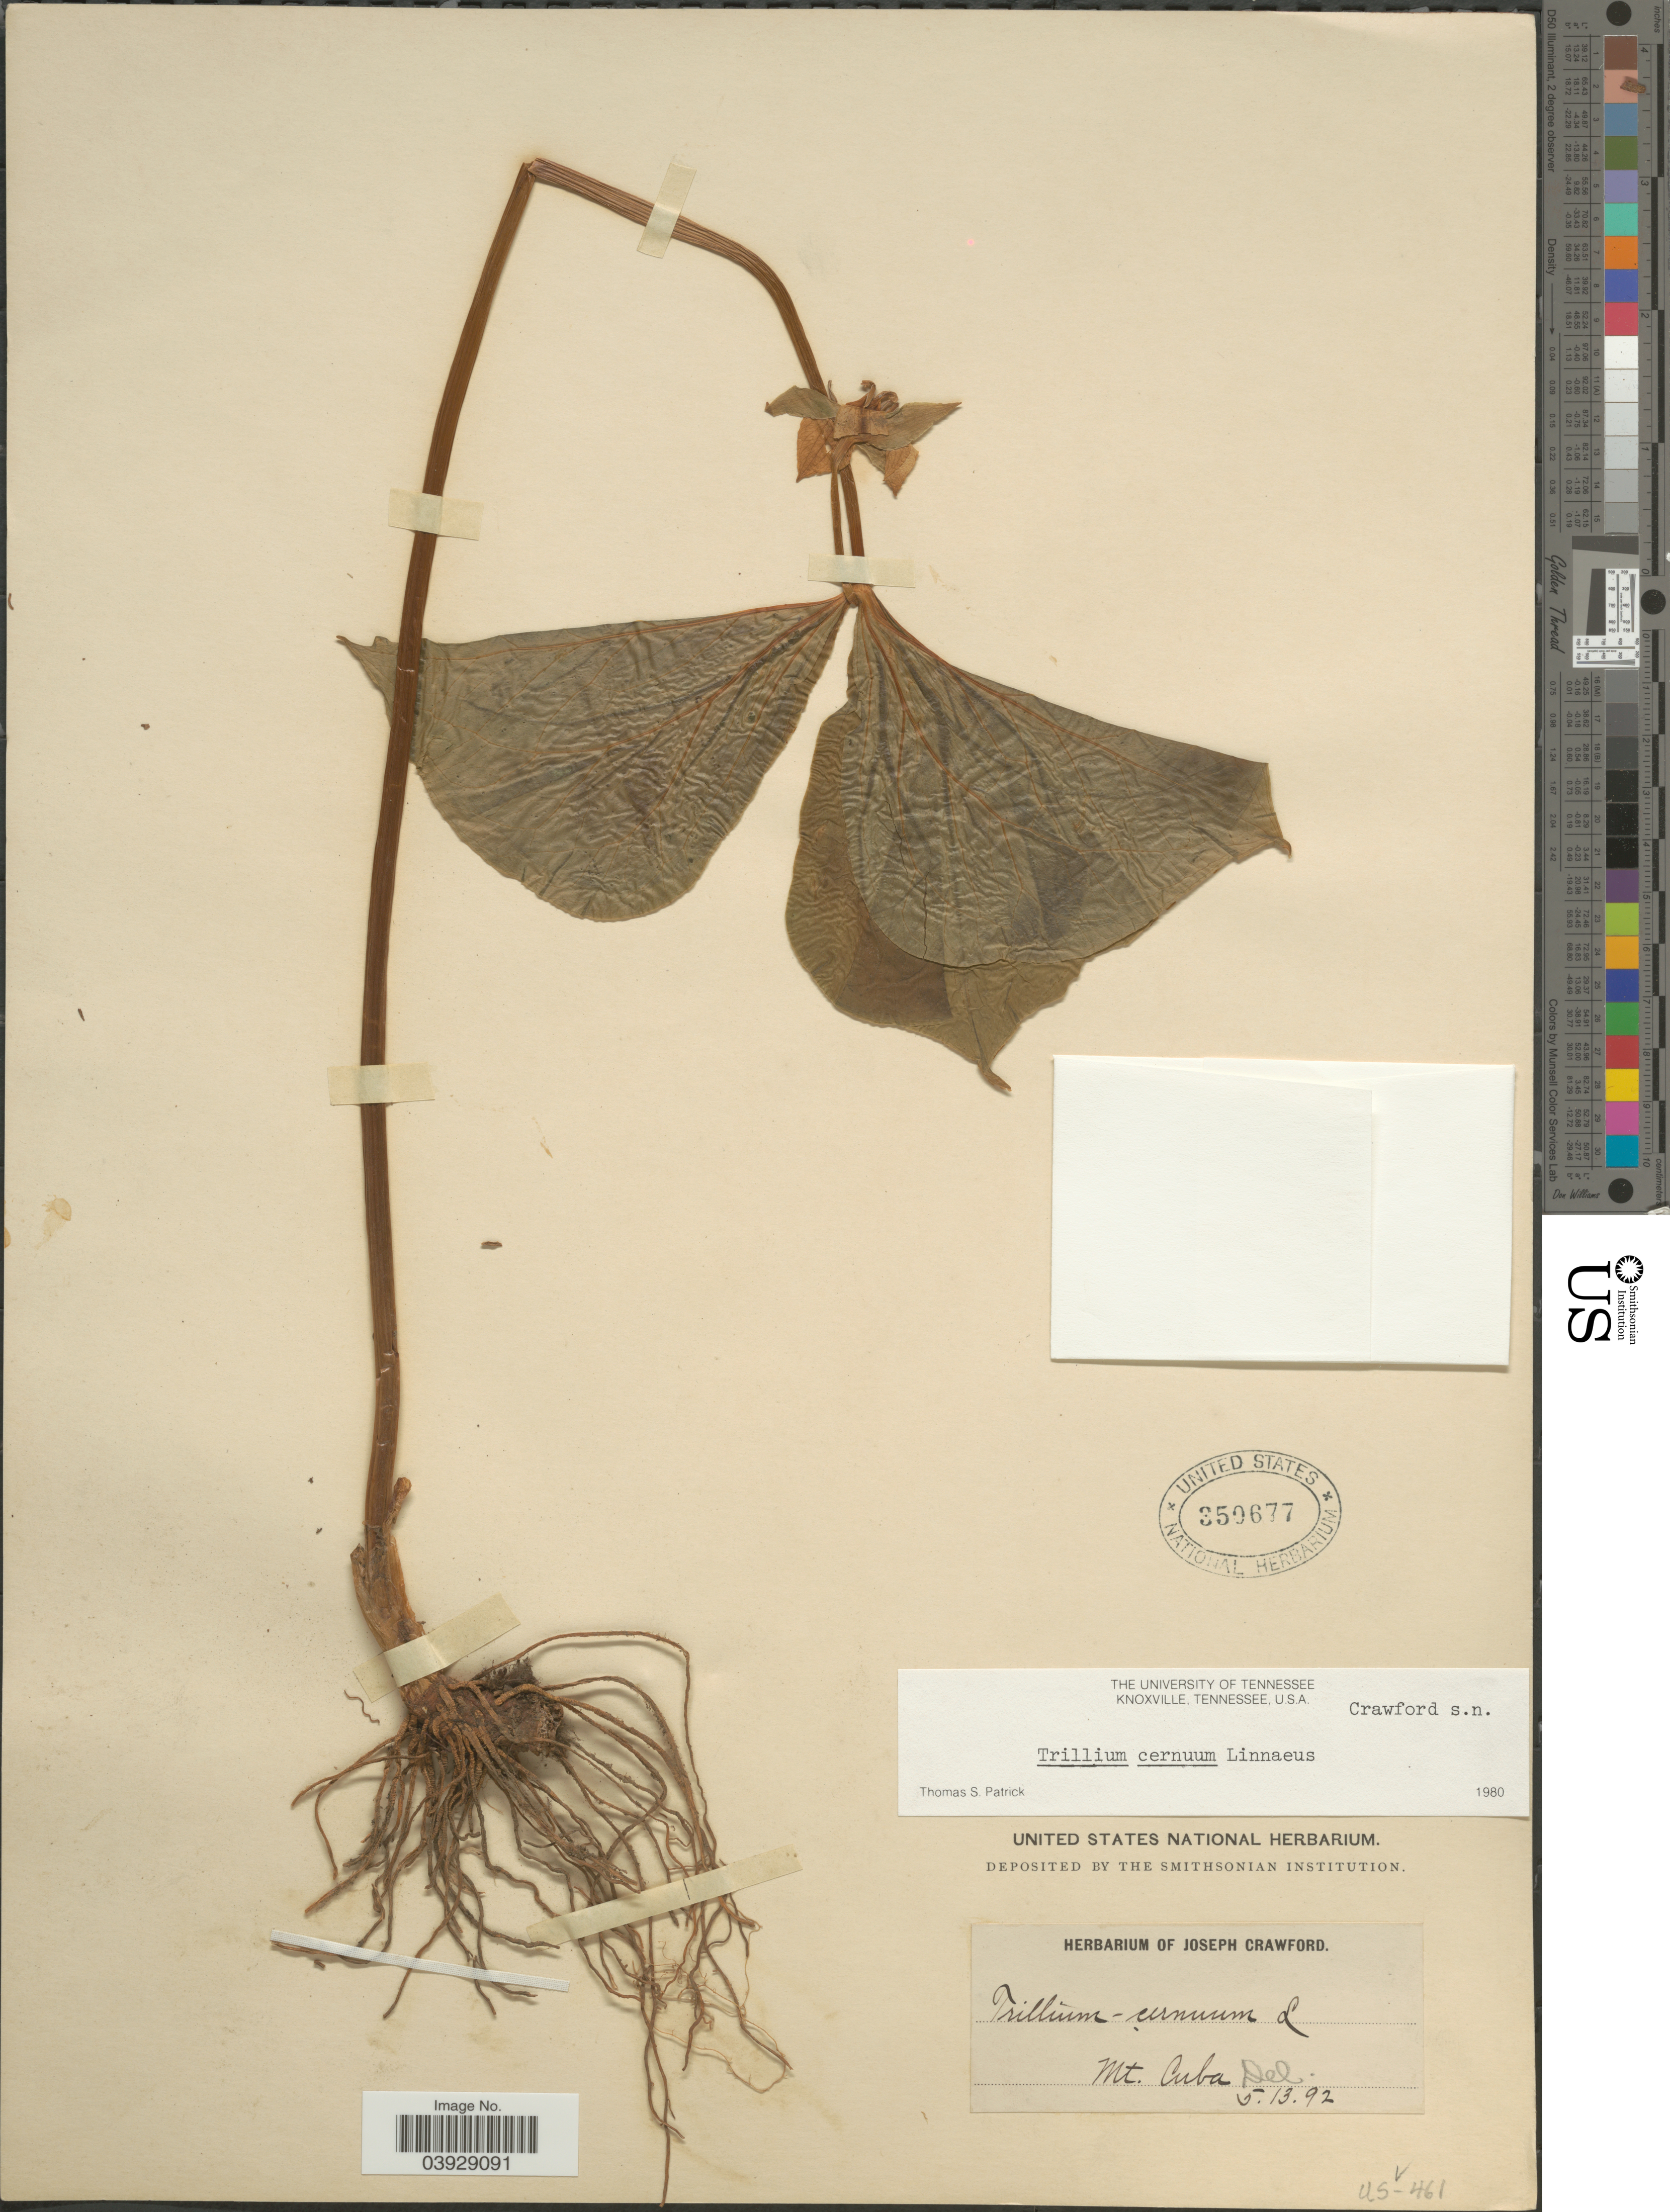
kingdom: Plantae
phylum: Tracheophyta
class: Liliopsida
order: Liliales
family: Melanthiaceae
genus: Trillium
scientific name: Trillium cernuum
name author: L.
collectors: ex herb. Joseph Crawford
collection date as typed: Transcribed d/m/y: 13/5/92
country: United States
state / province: Delaware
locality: Mt. Cuba.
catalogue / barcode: US 350677